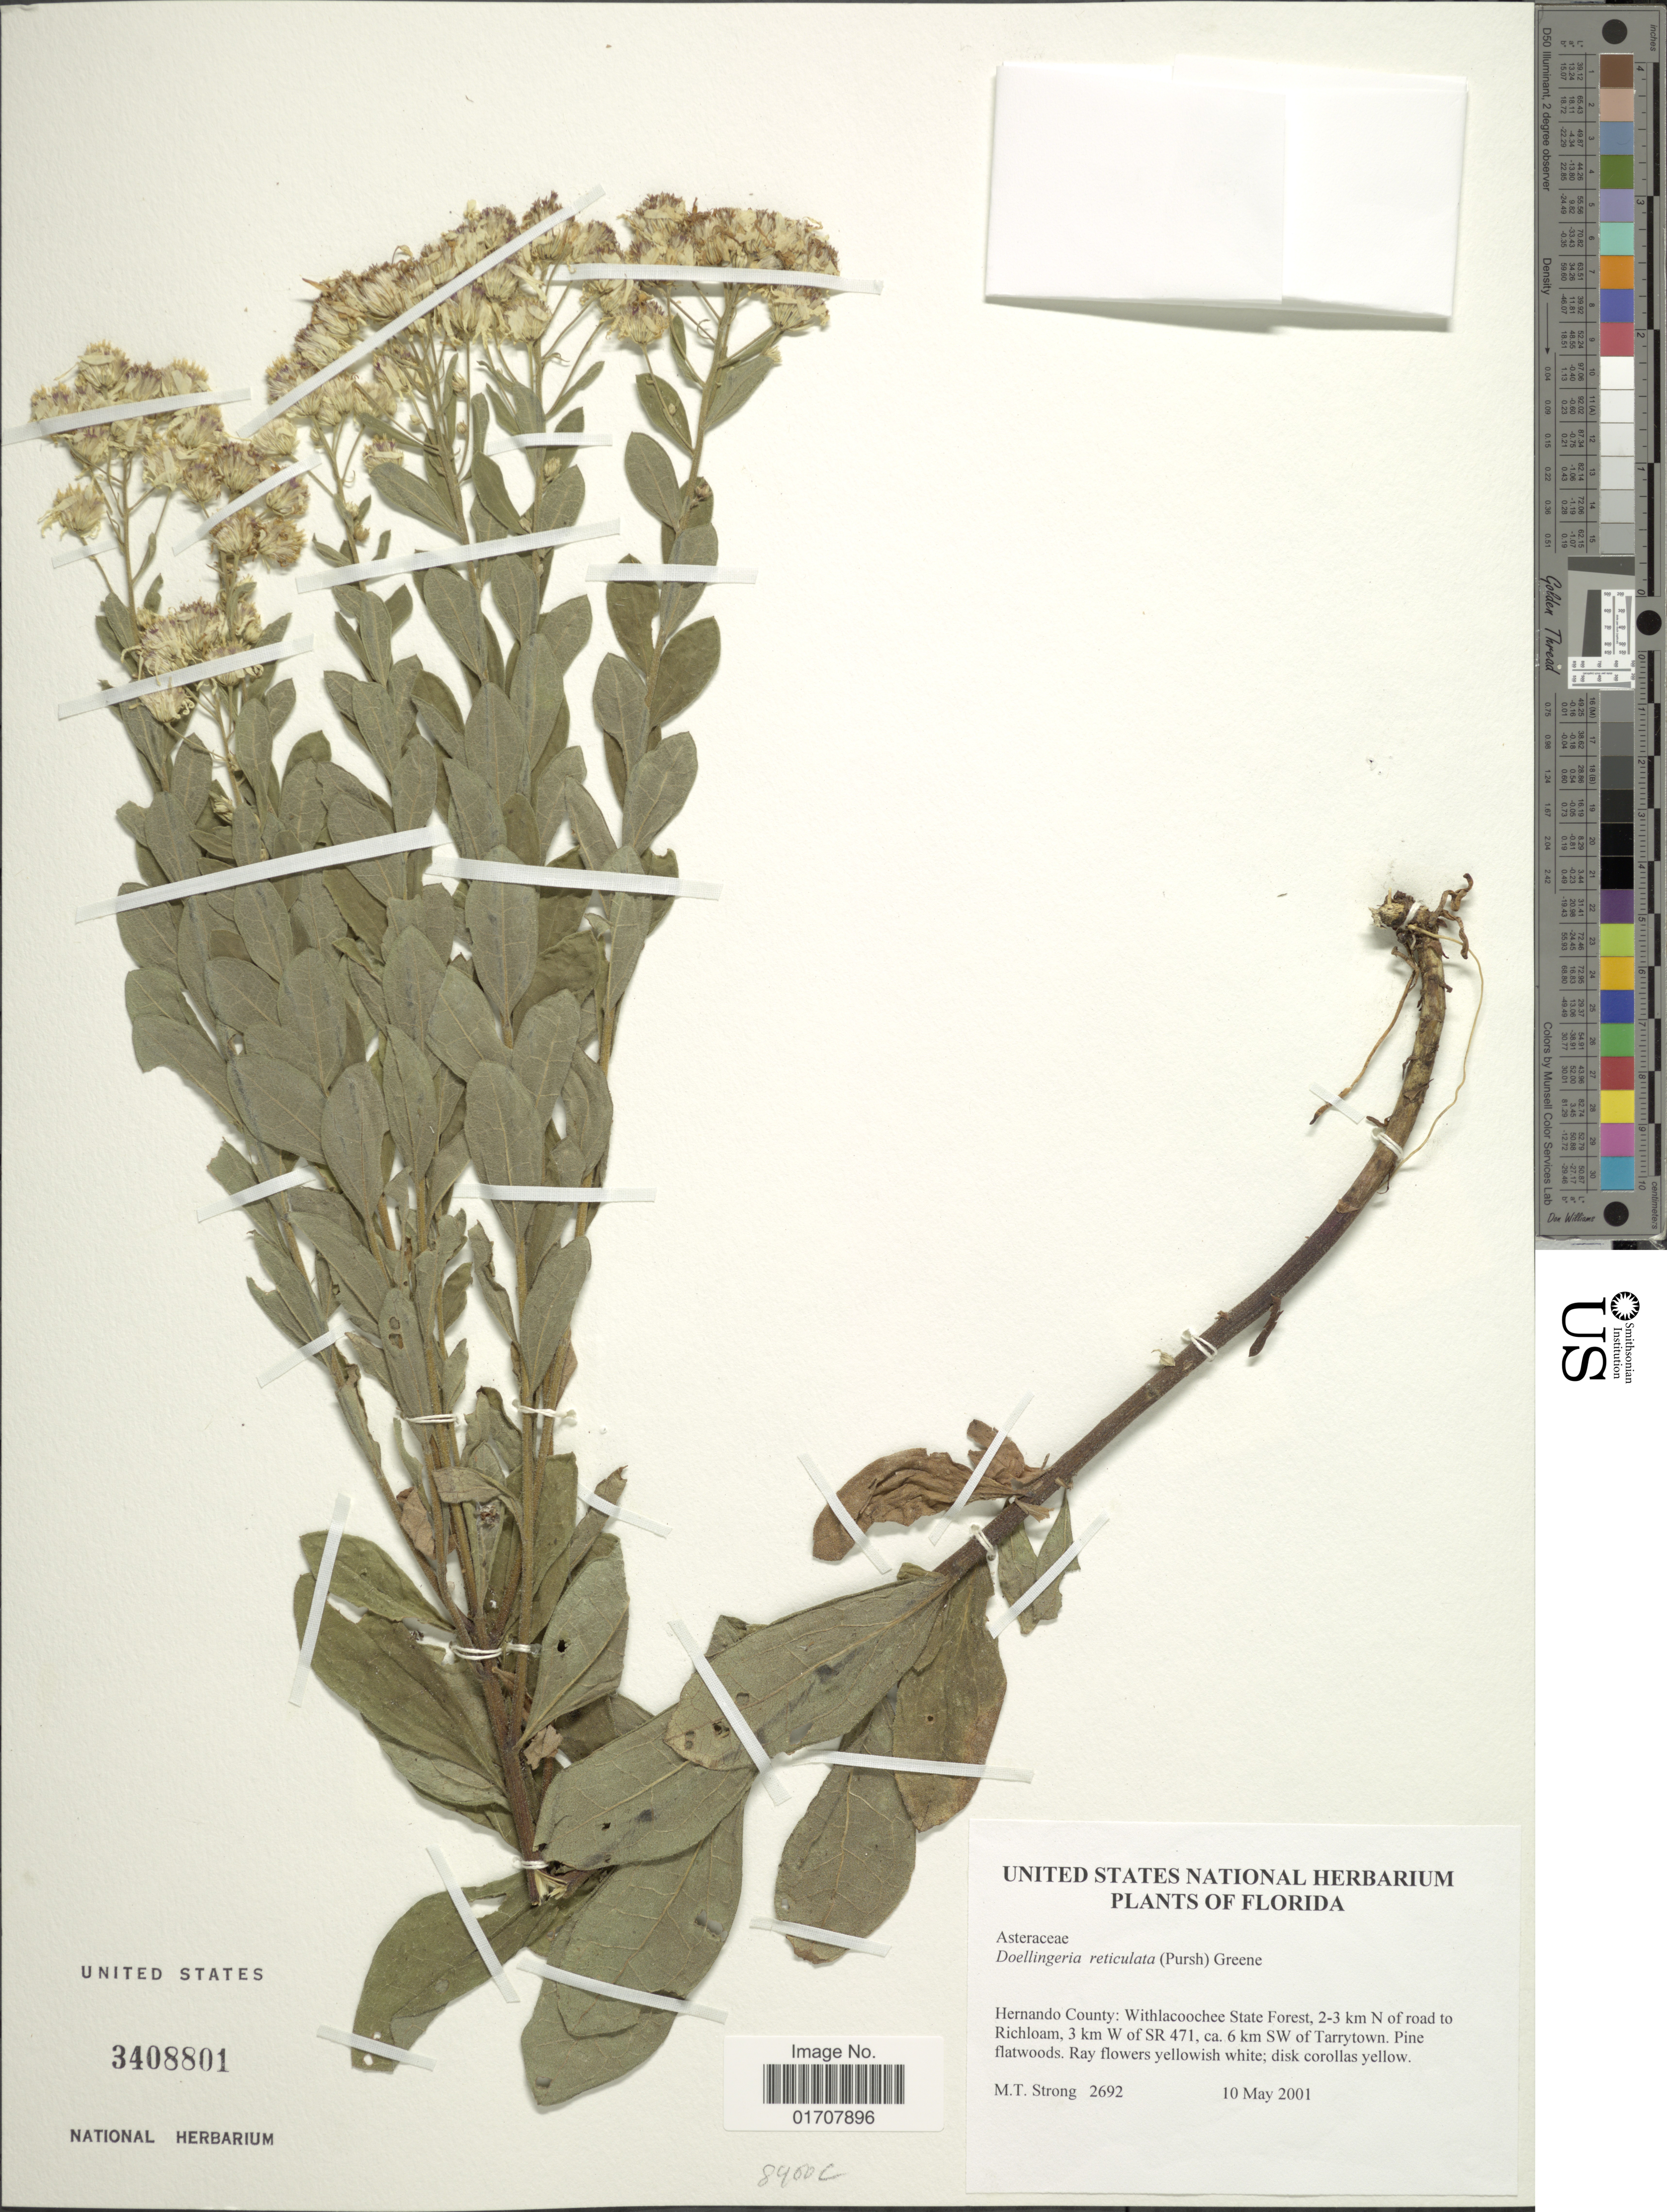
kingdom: Plantae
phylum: Tracheophyta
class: Magnoliopsida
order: Asterales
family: Asteraceae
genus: Oclemena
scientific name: Oclemena reticulata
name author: (Pursh) G.L. Nesom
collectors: M. T. Strong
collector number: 2692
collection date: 2001-05-10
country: United States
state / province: Florida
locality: Hernando County: Withlacoochee State Forest, 2-3 km N of road to Richloam, 3 km W of SR 471, ca. 6 km SE of Tarrytown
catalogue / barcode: US 3408801